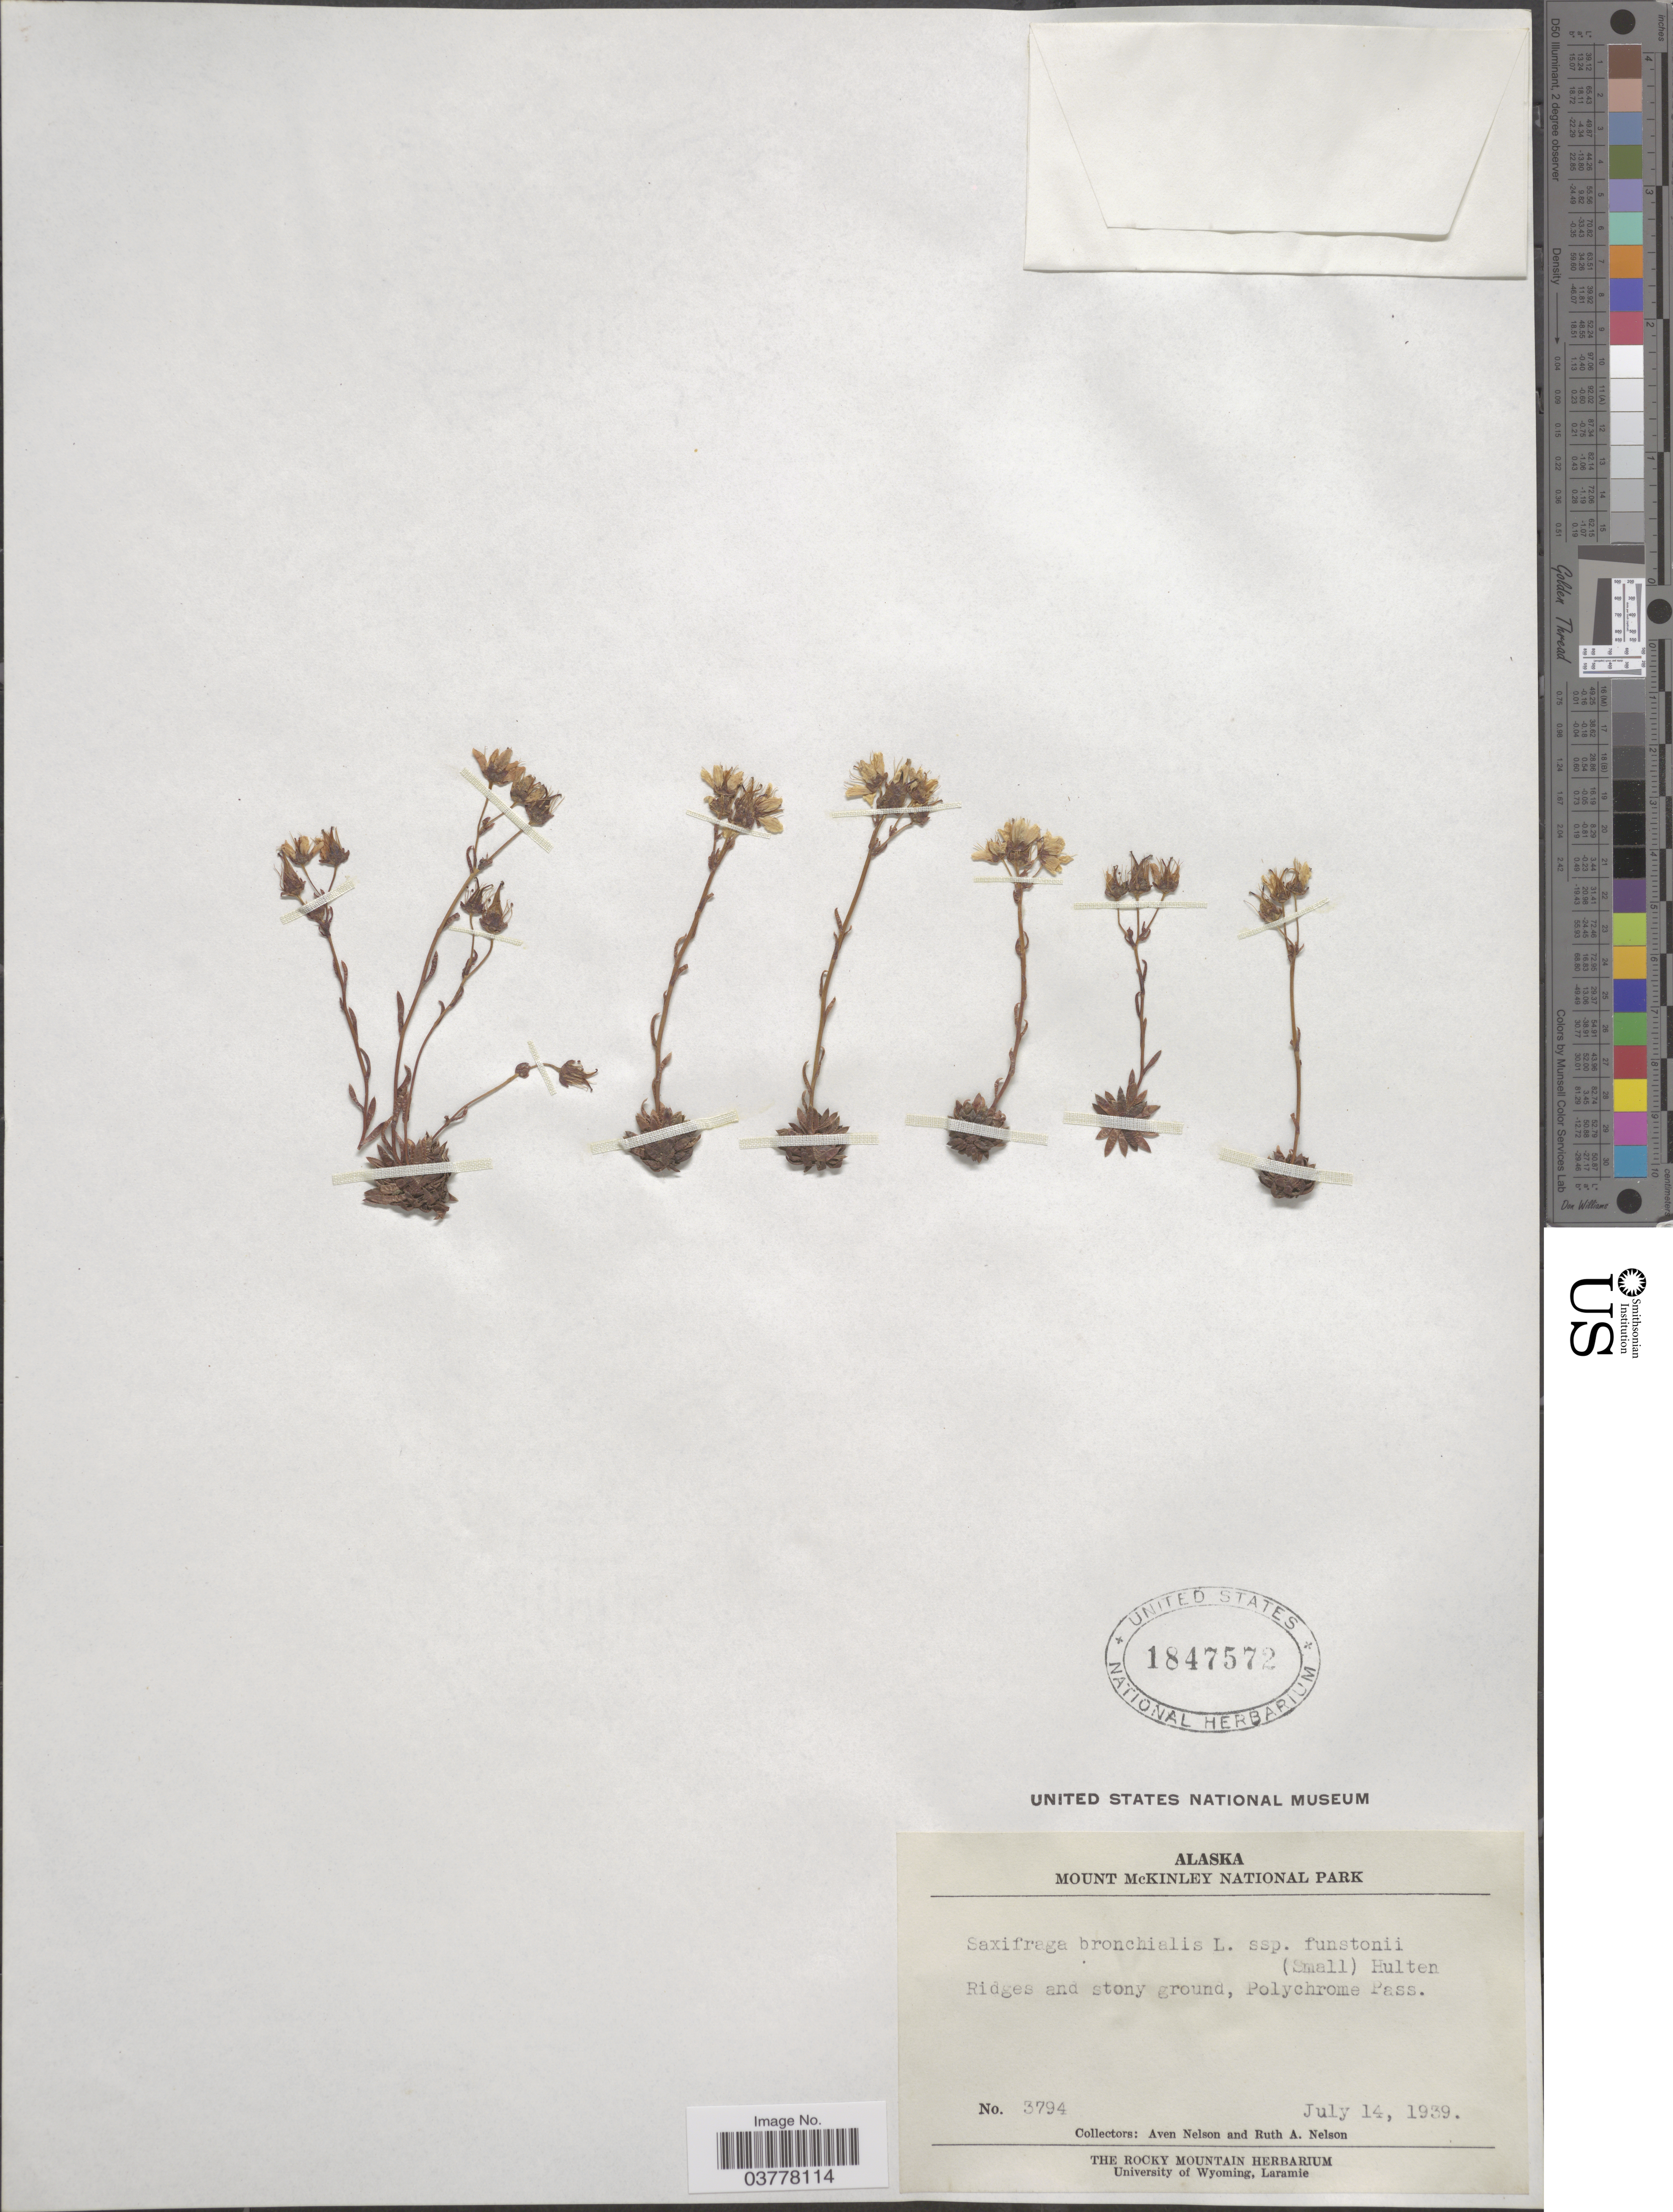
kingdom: Plantae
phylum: Tracheophyta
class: Magnoliopsida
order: Saxifragales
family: Saxifragaceae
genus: Saxifraga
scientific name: Saxifraga bronchialis subsp. funstonii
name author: (Small) Hultén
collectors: A. Nelson & R. A. Nelson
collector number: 3794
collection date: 1939-07-14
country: United States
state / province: Alaska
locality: Mount McKinley National Park. Polychrome Pass.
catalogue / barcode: US 1847572